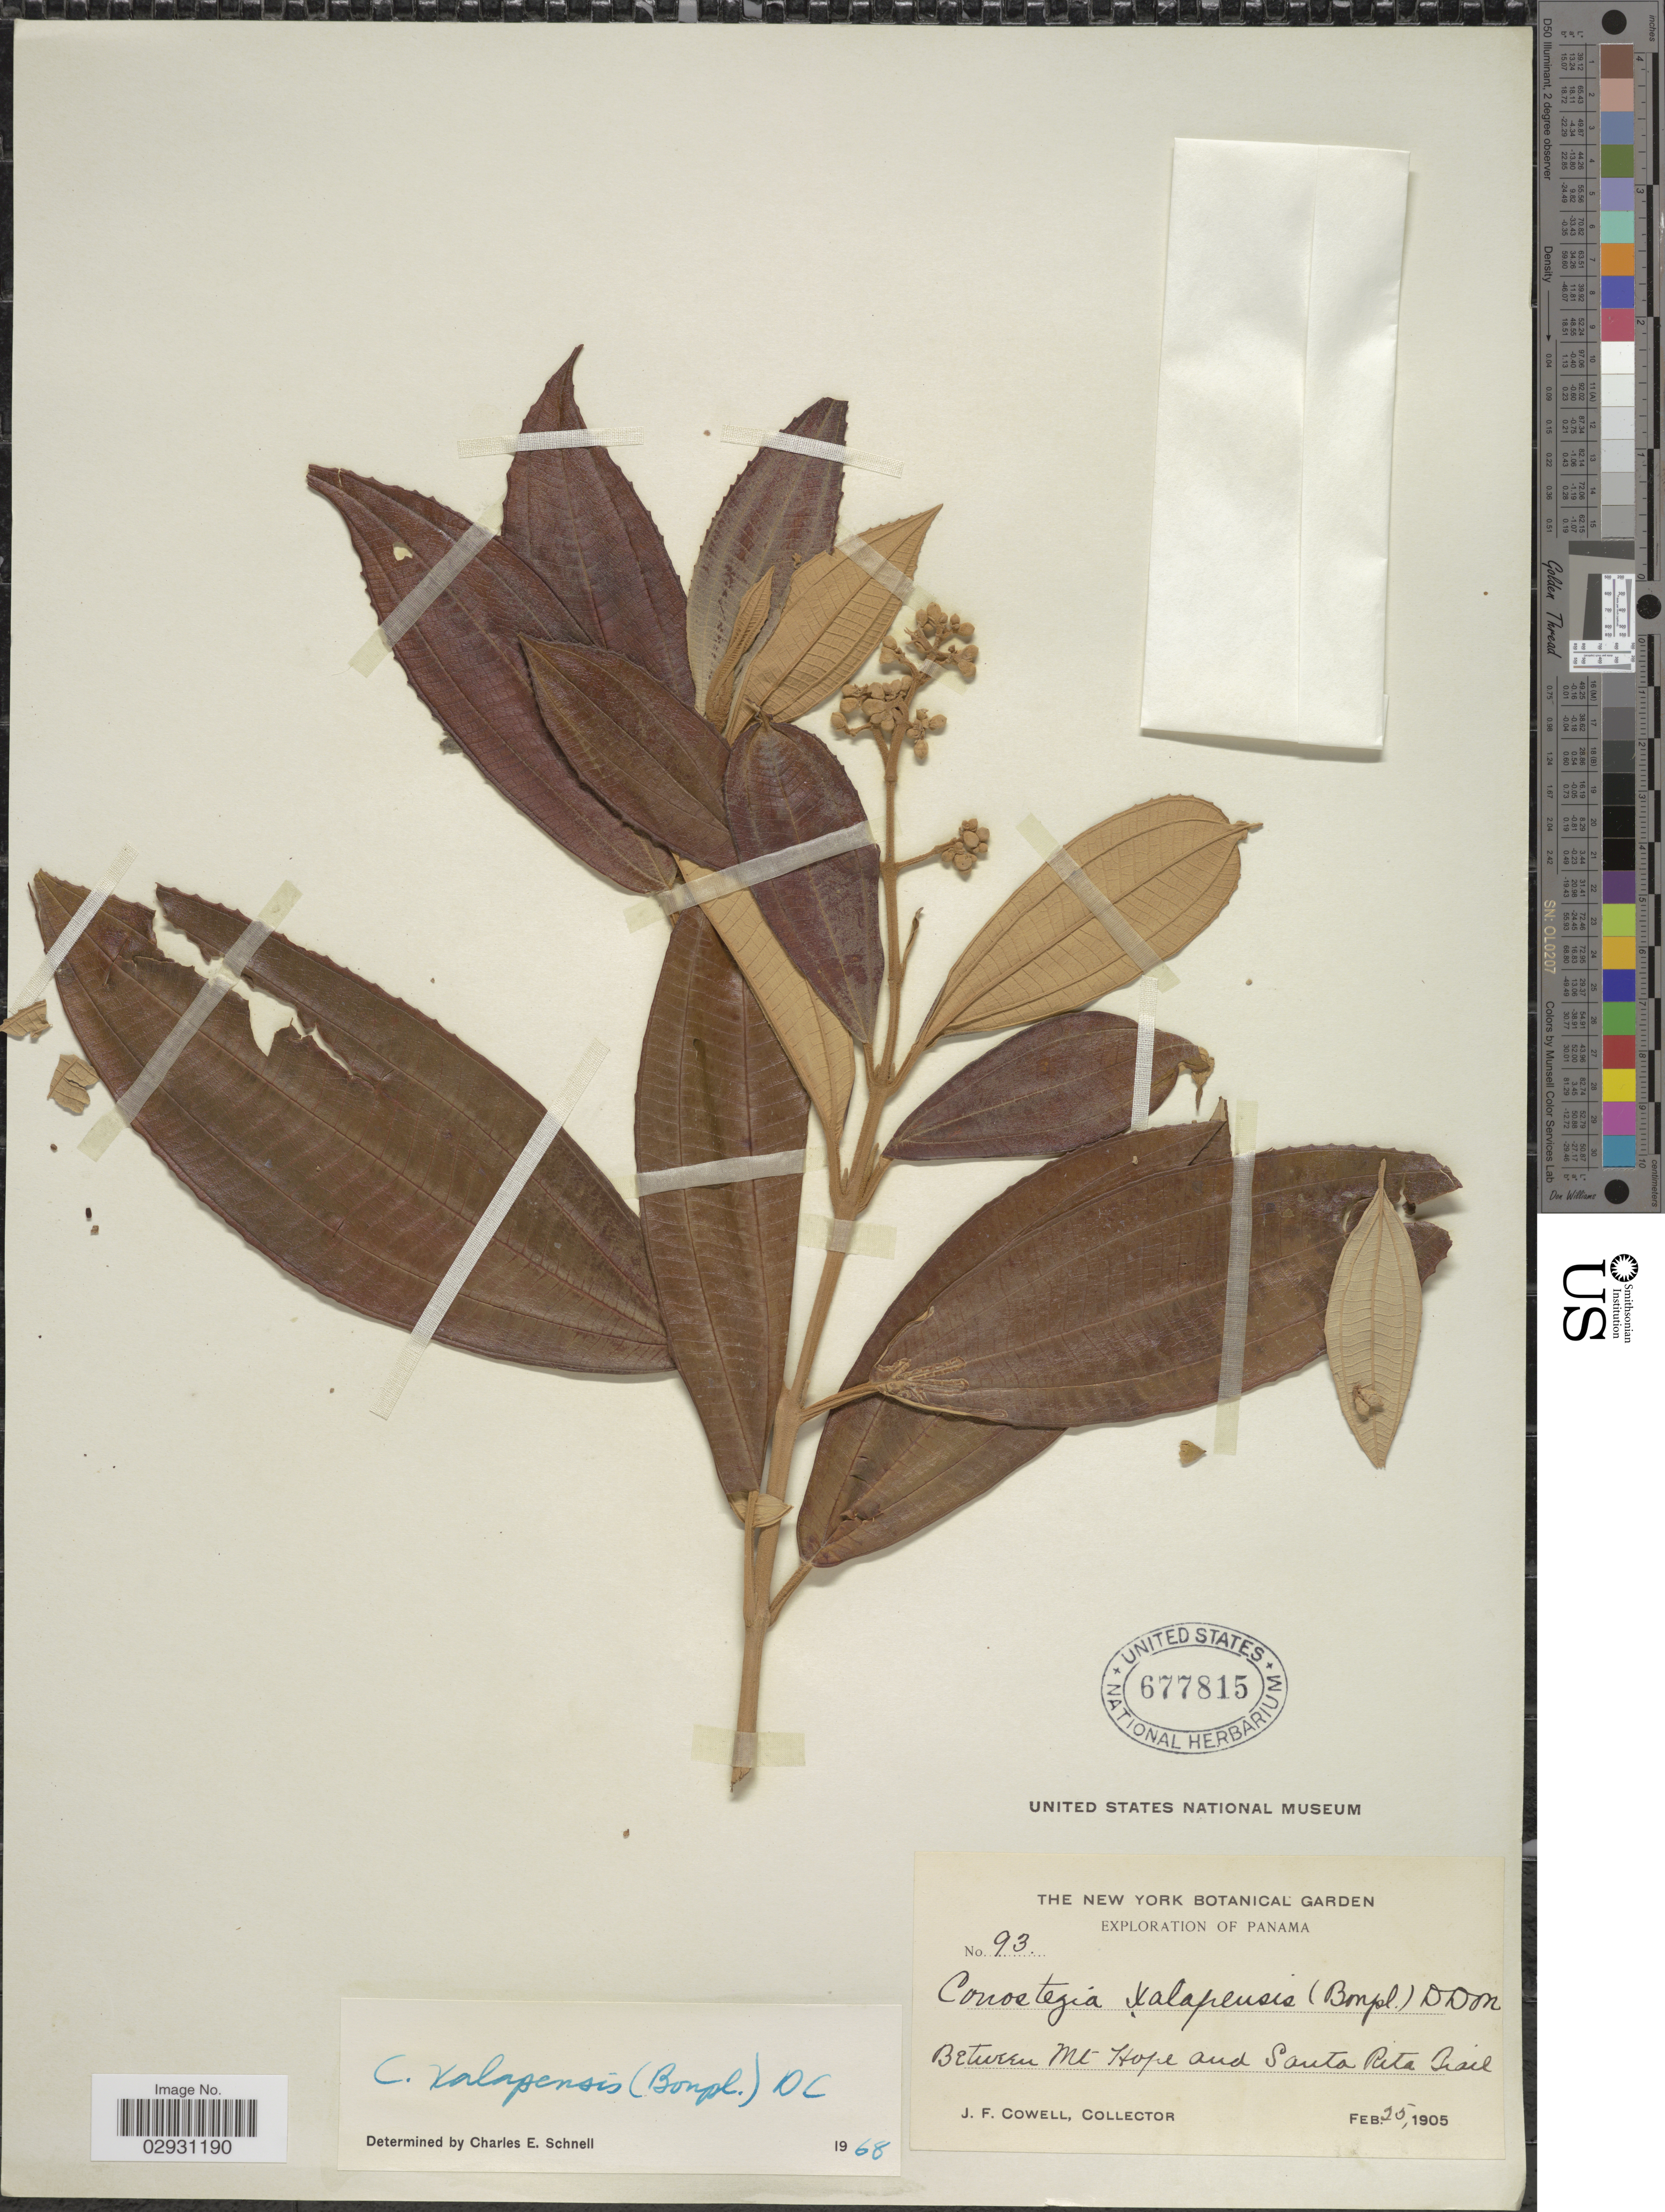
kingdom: Plantae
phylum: Tracheophyta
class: Magnoliopsida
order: Myrtales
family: Melastomataceae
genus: Conostegia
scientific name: Conostegia quadrangularis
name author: Schltdl. ex Steud.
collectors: J. F. Cowell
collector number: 93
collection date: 1905-02-25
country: Panama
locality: Between Mt Hope and Santa Rita Trail.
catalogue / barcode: US 677815